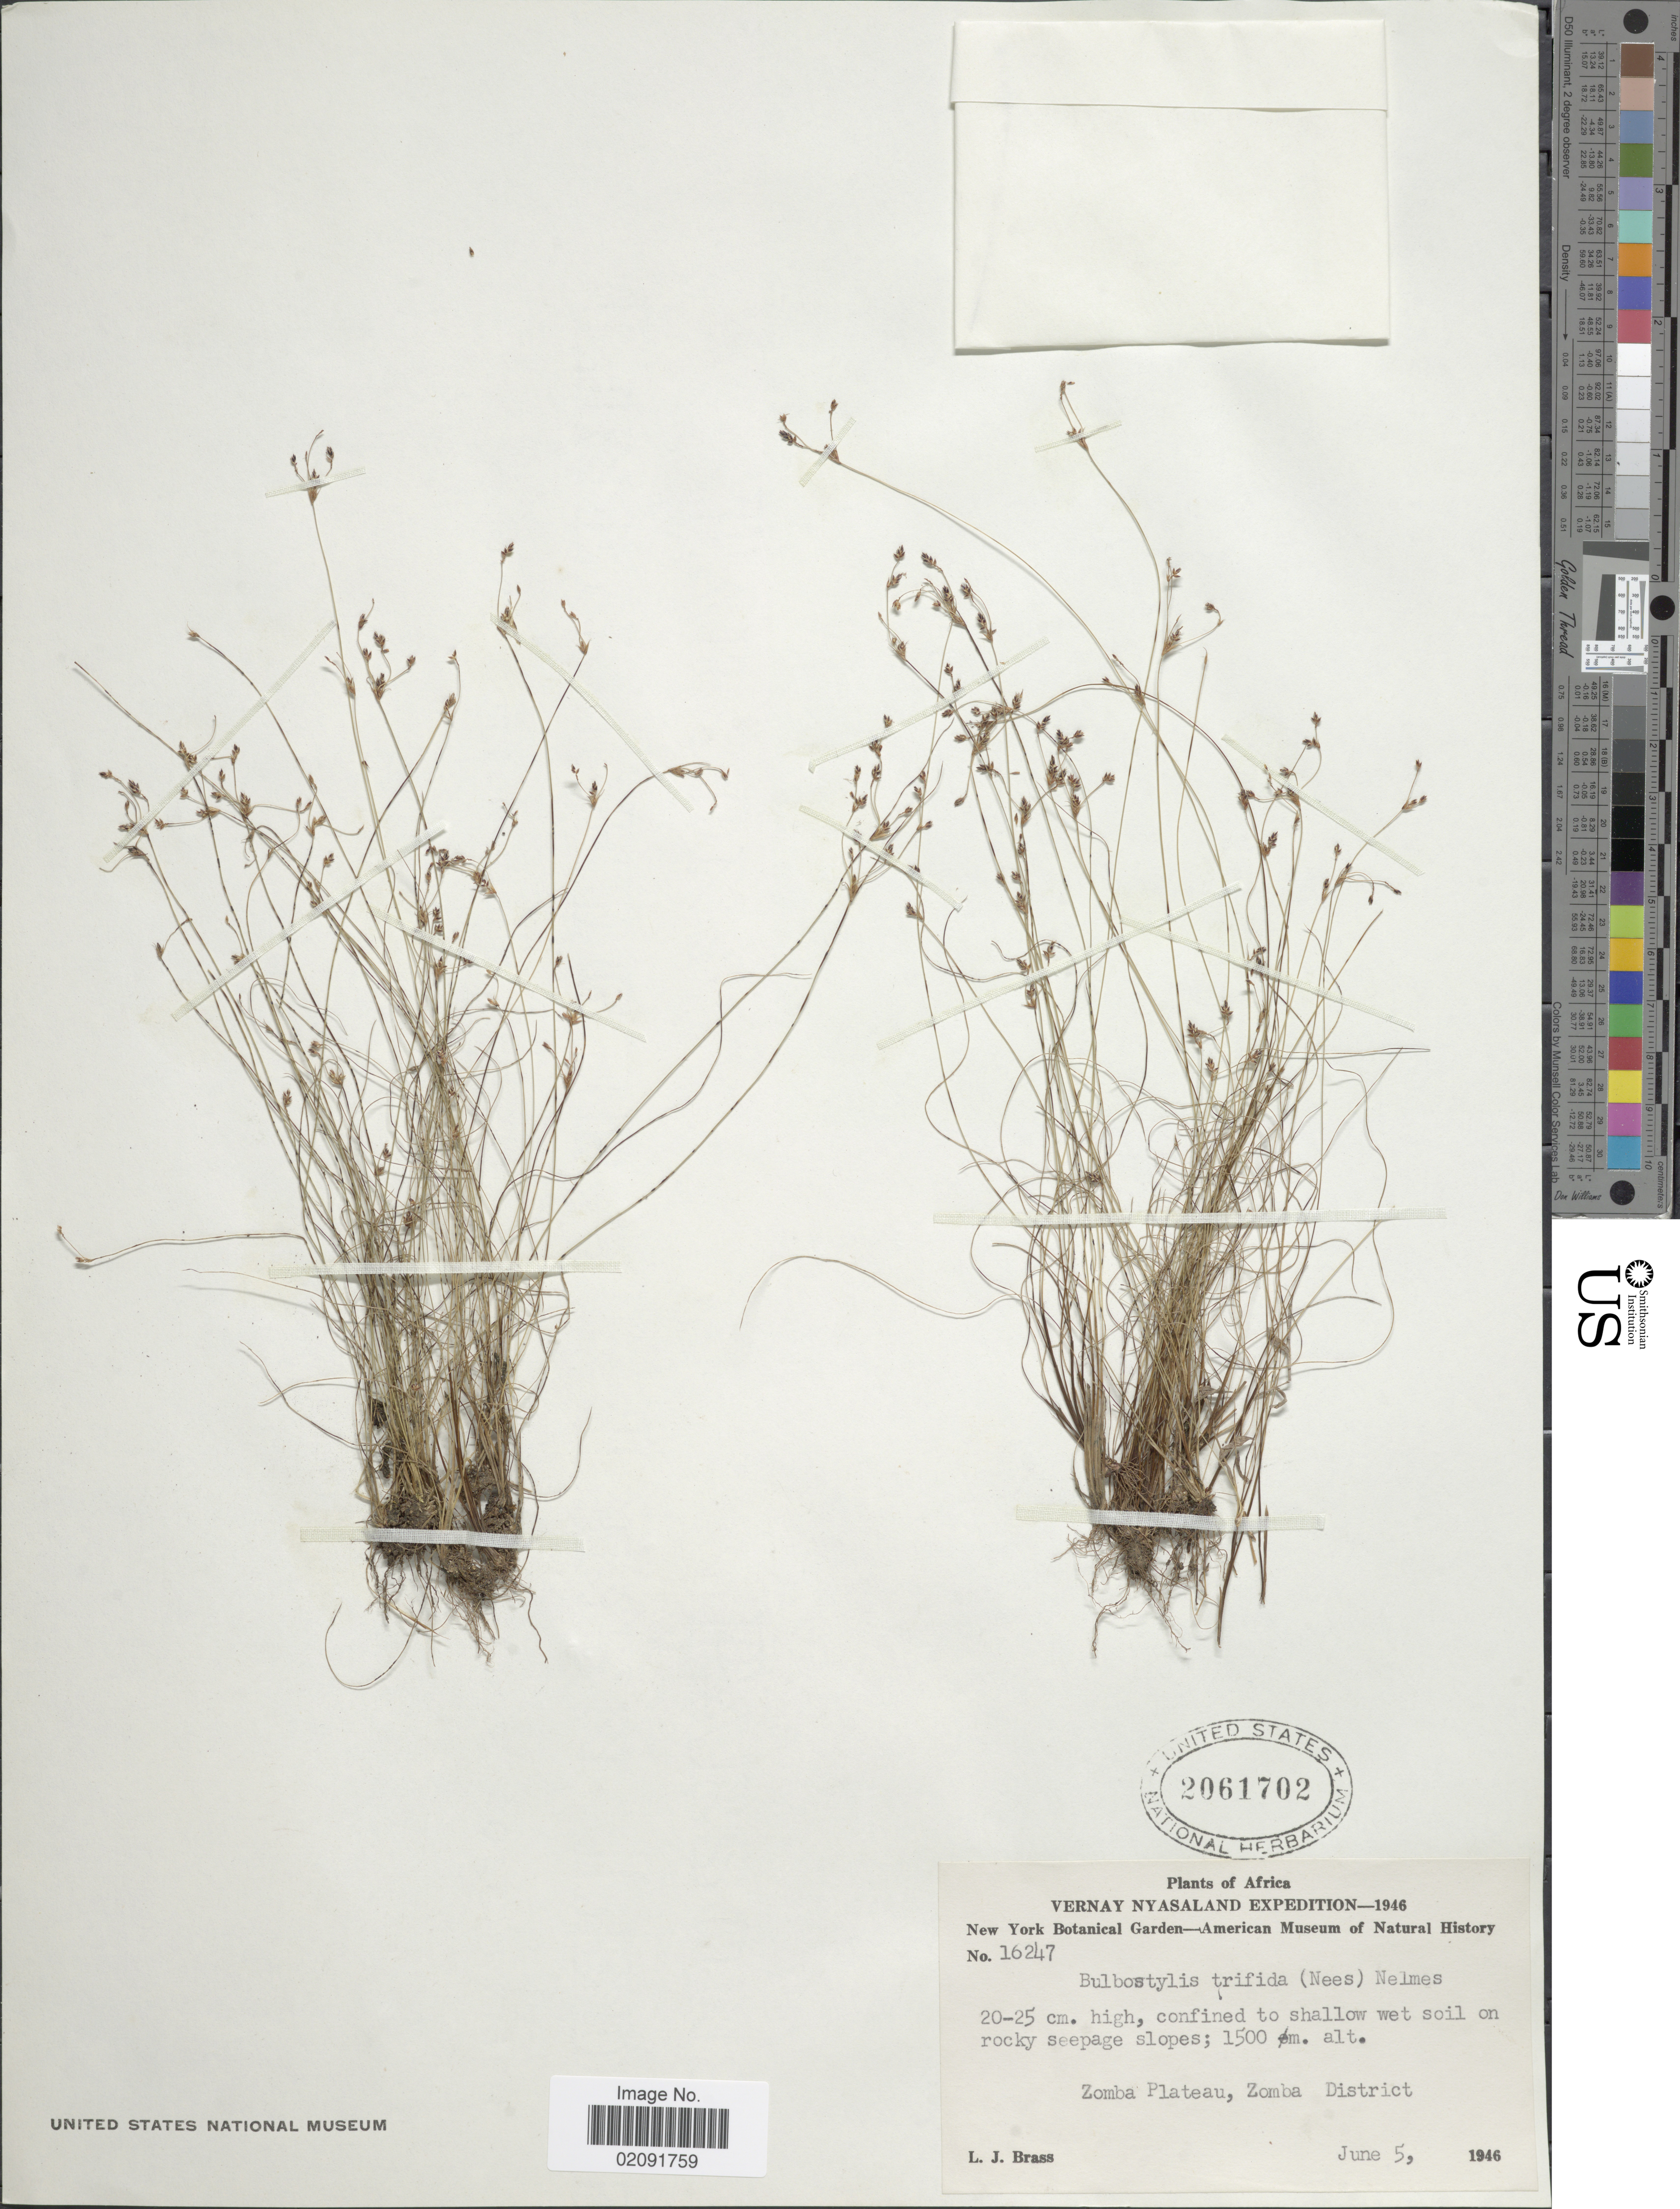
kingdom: Plantae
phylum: Tracheophyta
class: Liliopsida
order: Poales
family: Cyperaceae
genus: Bulbostylis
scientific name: Bulbostylis densa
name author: (Wall.) Hand.-Mazz.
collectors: L. J. Brass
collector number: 16247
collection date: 1946-06-05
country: Malawi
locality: Vernay Nyasaland. Zomba Plateau, Zomba District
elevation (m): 1500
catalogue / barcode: US 2061702